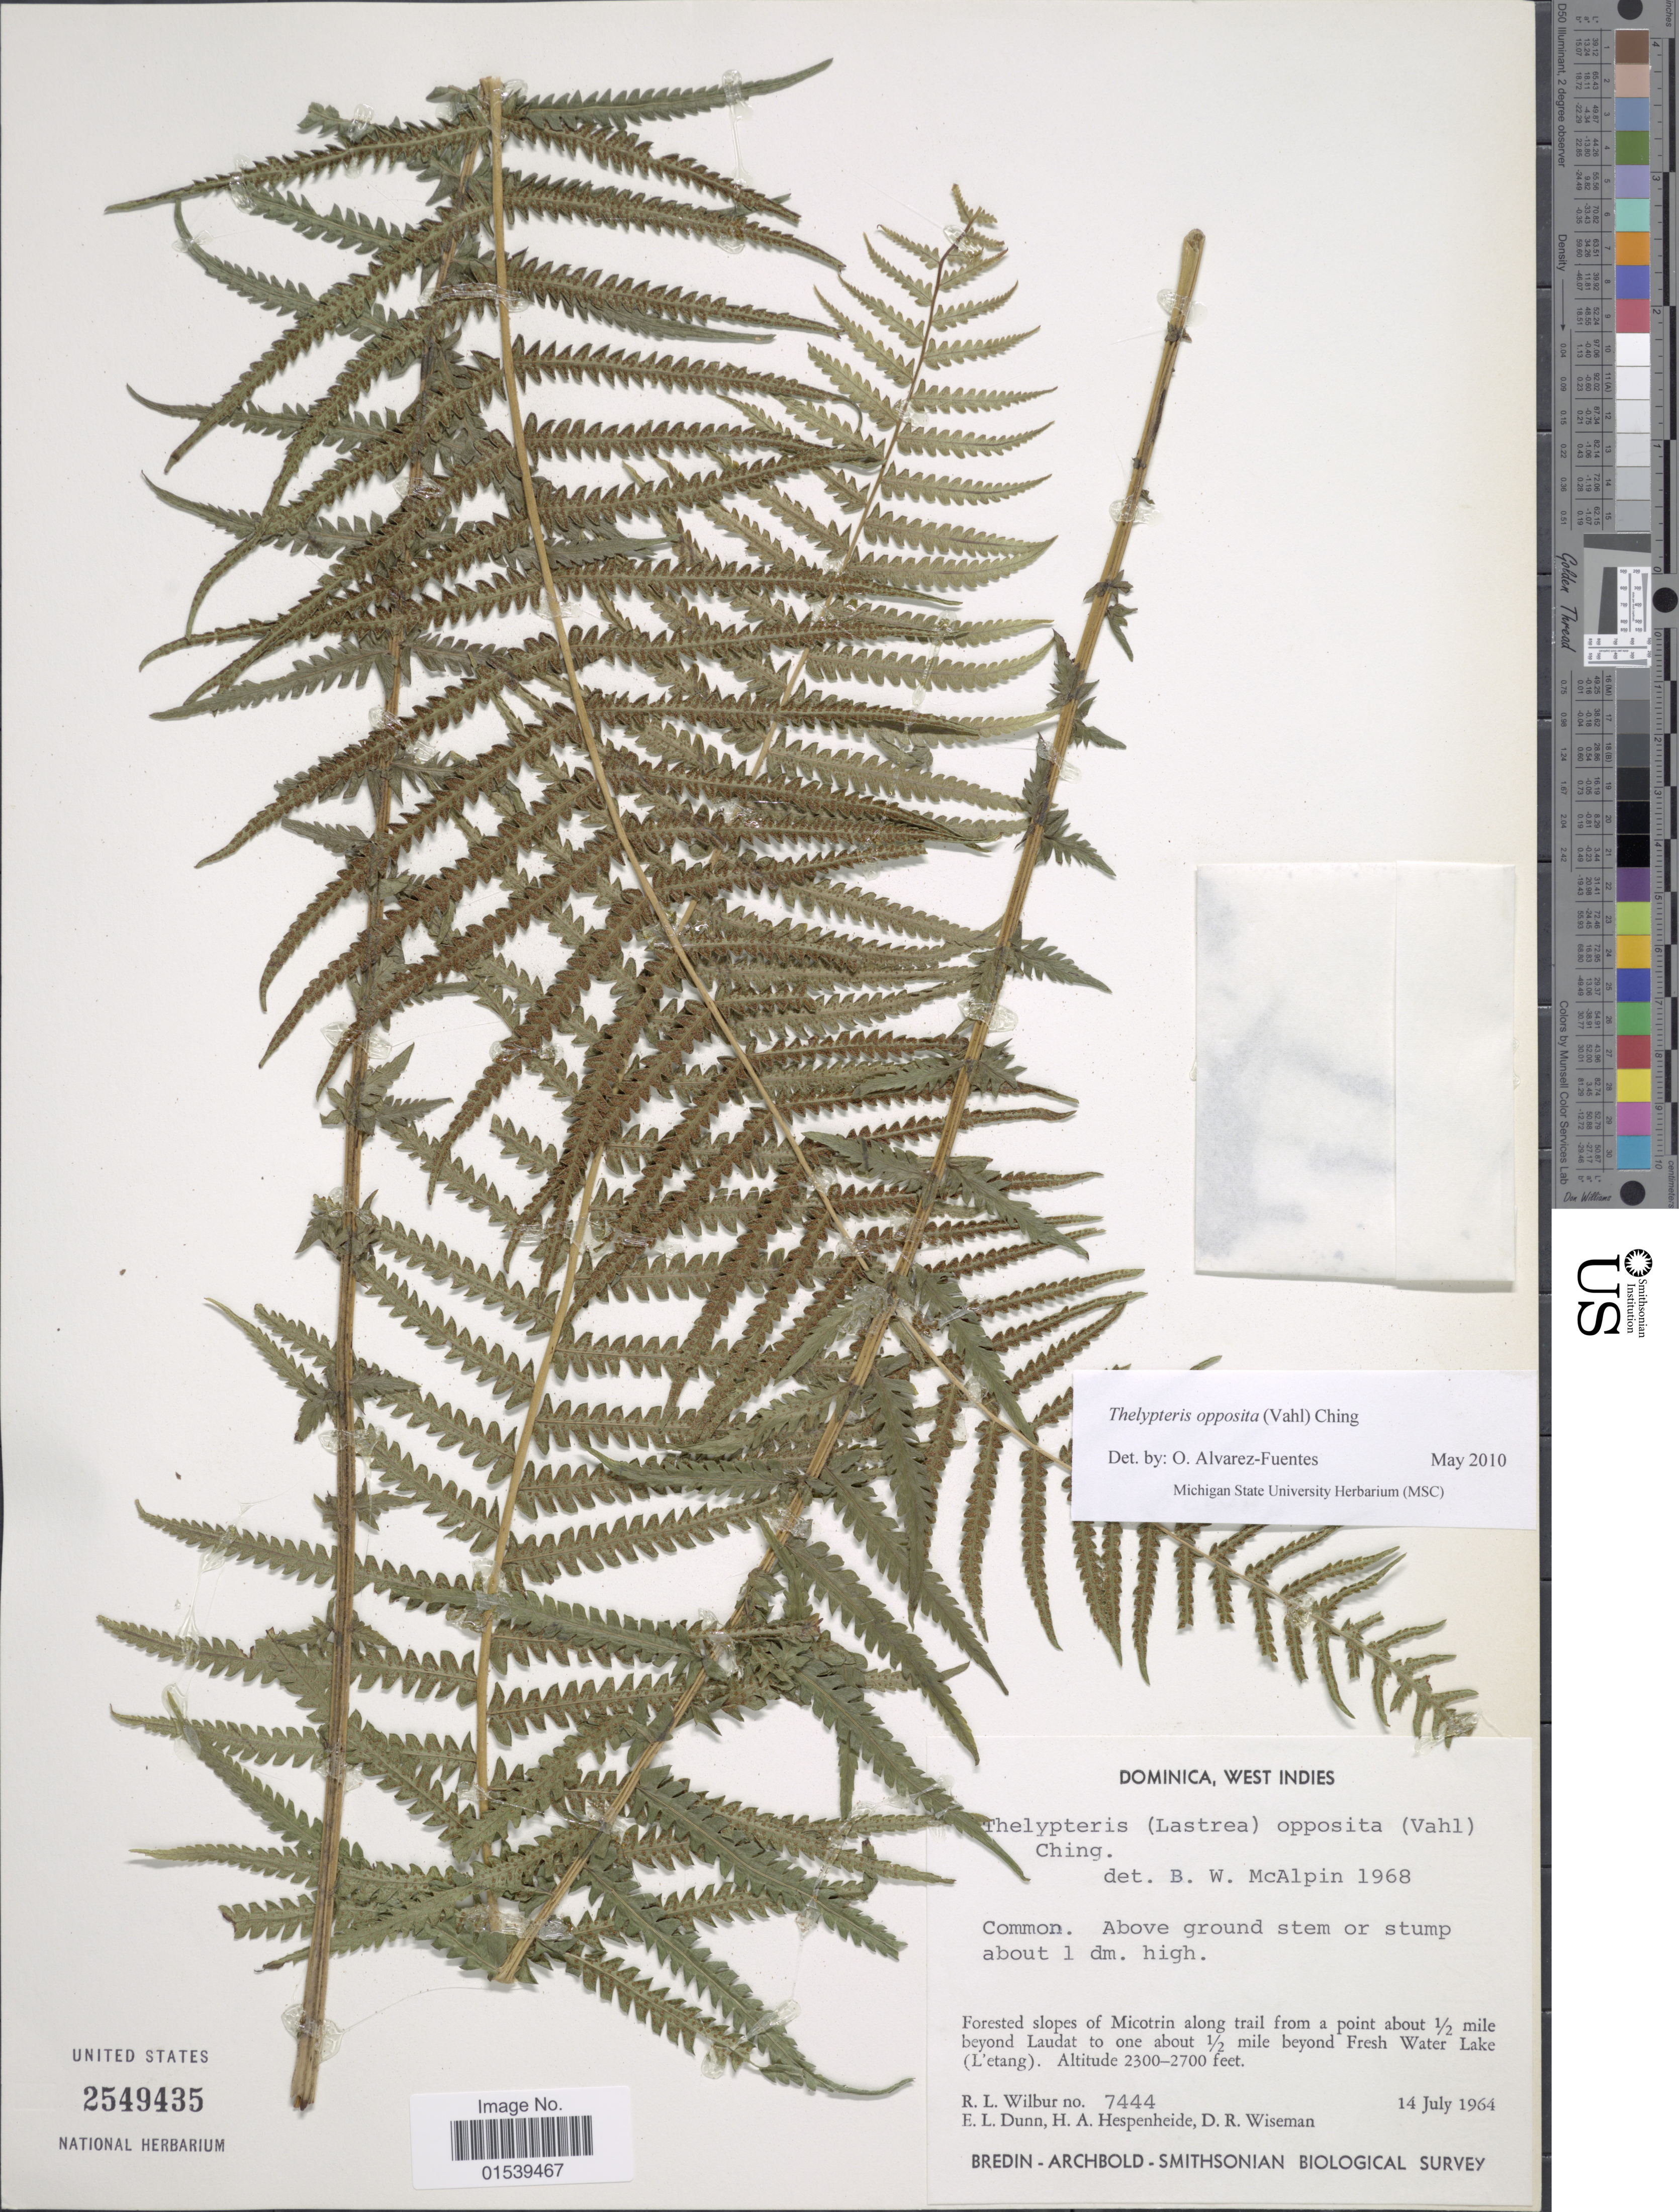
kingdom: Plantae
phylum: Tracheophyta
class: Polypodiopsida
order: Polypodiales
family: Thelypteridaceae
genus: Amauropelta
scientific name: Amauropelta opposita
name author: (Vahl) Pic. Serm.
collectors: R. L. Wilbur, E. Dunn, H. Hespendheide & D. R. Wiseman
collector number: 7444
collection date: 1964-07-14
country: Dominica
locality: West Indies, forested slopes of Micotrin along trail from a point about 1/2 mile beyond Laudat to one about 1/2 mile beyond Fresh Water Lake (L'etang)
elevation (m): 701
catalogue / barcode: US 2549435